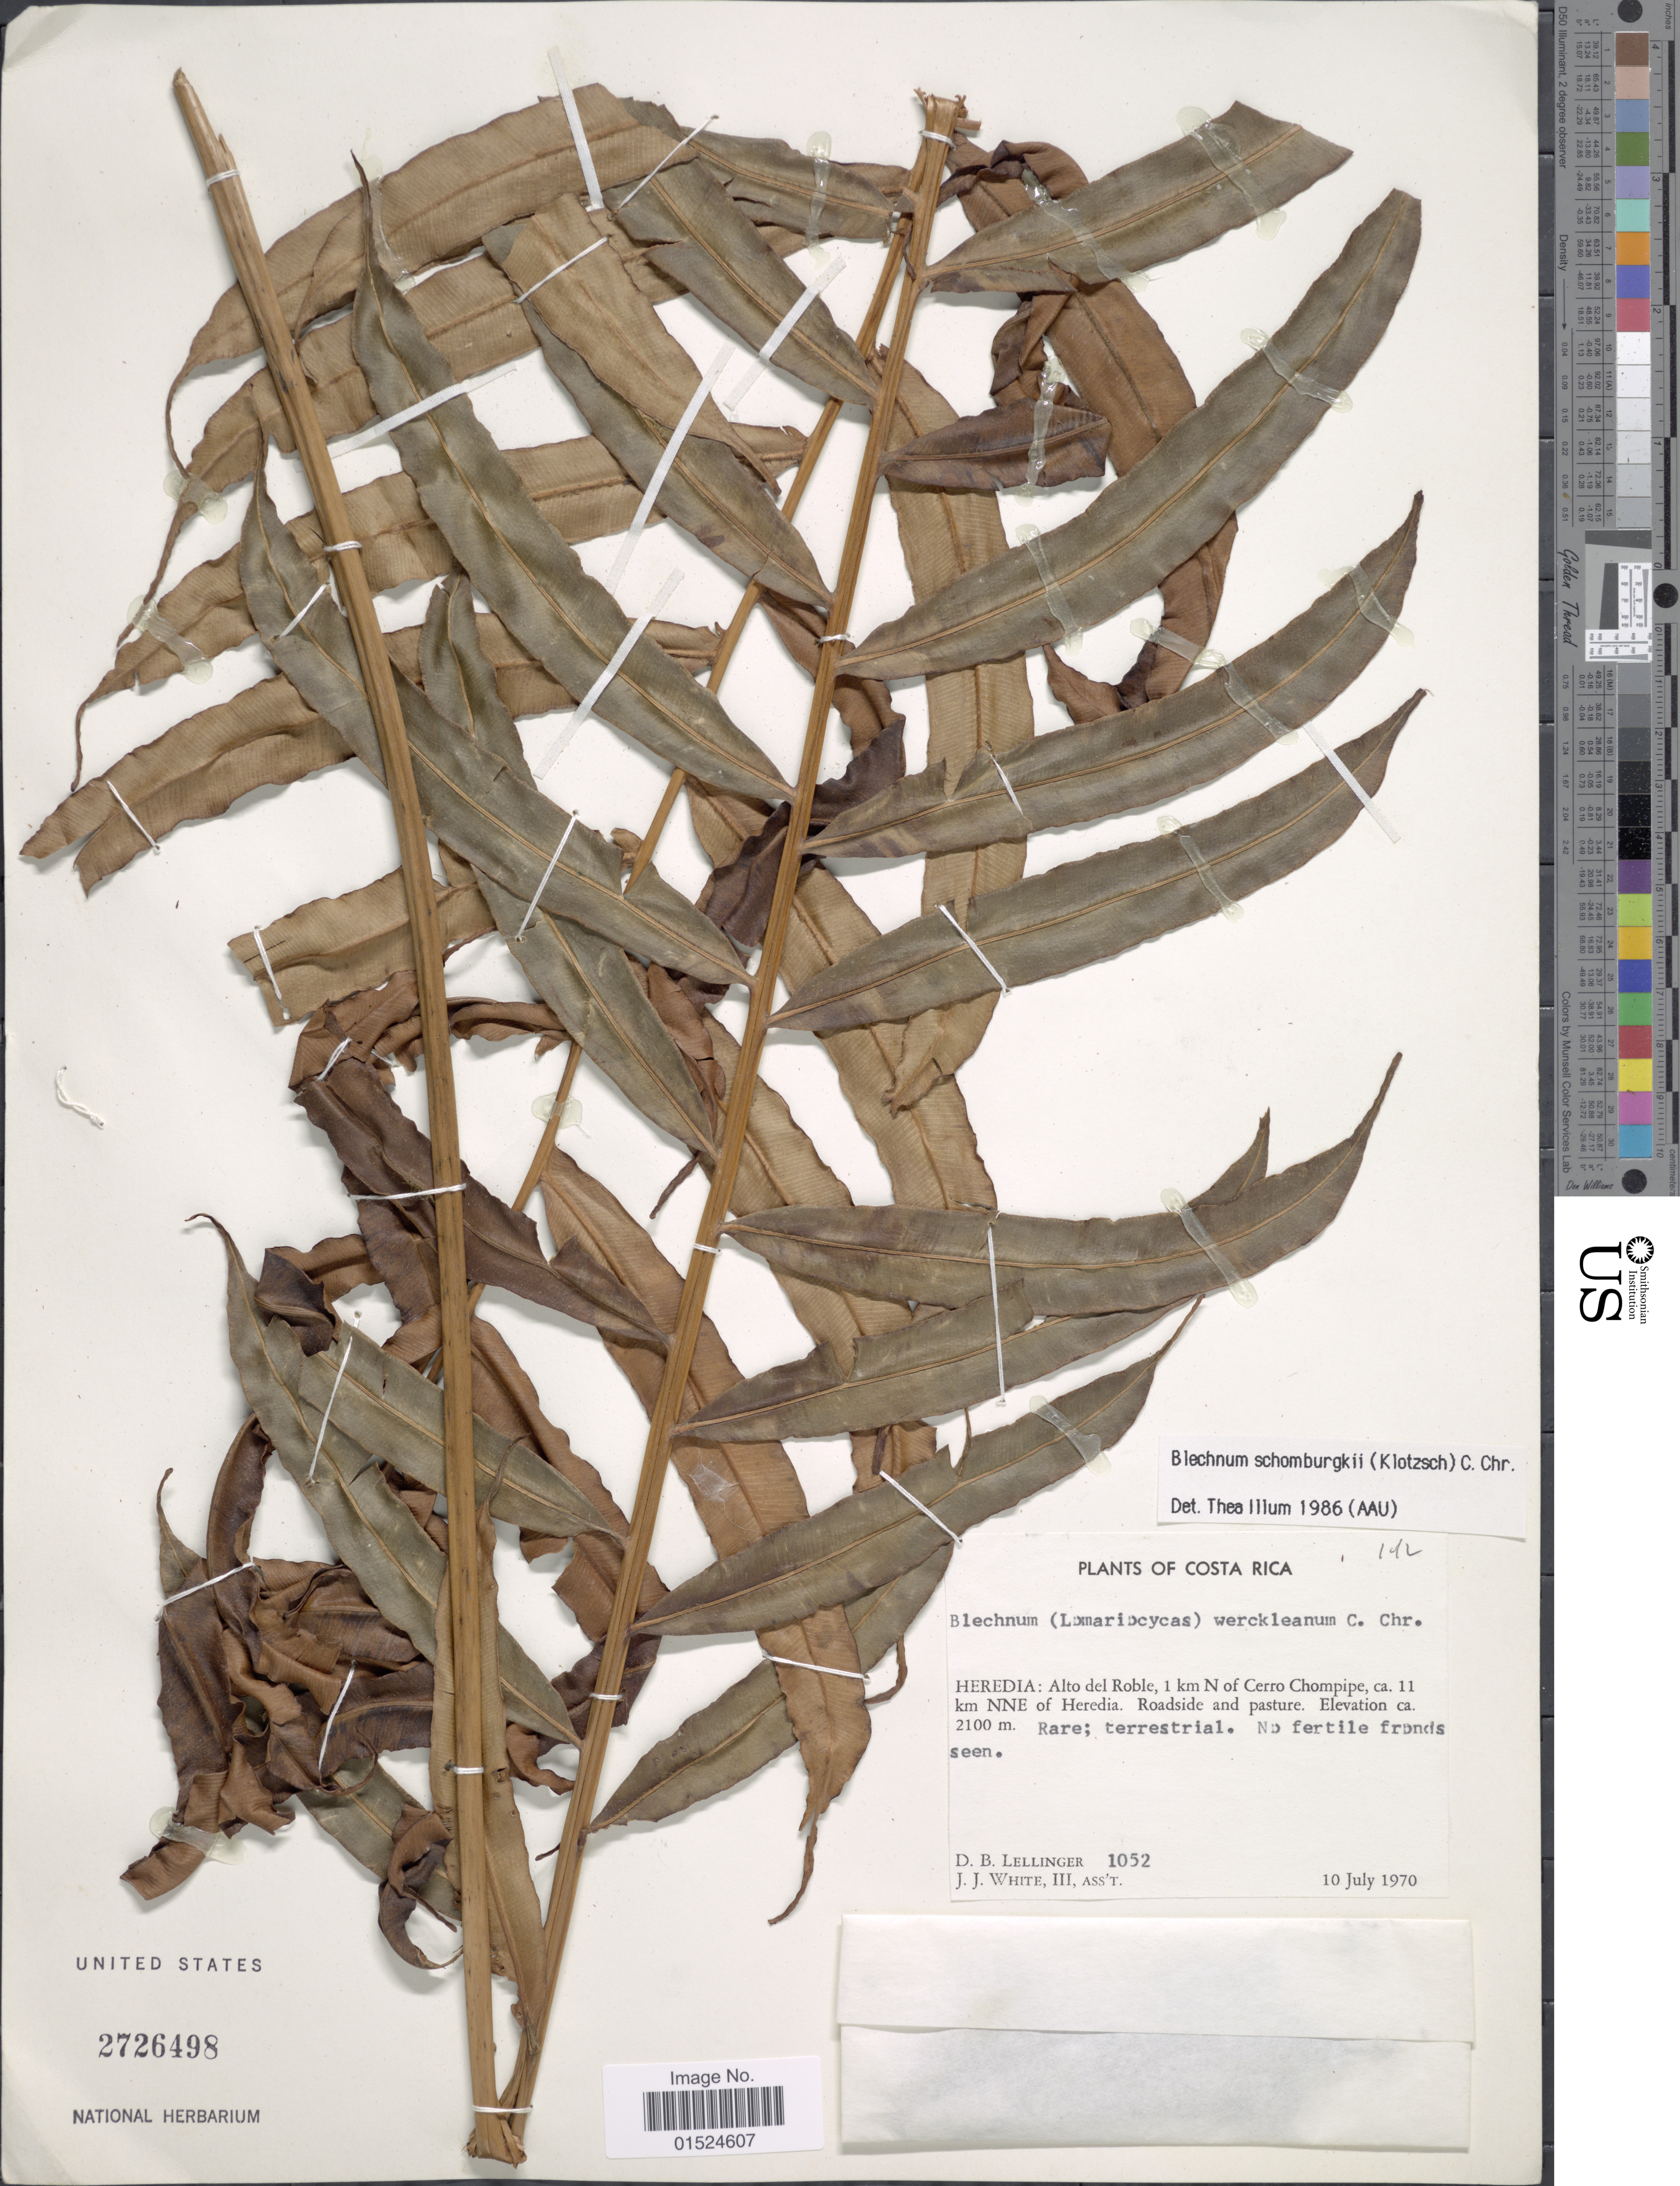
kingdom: Plantae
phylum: Tracheophyta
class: Polypodiopsida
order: Polypodiales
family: Blechnaceae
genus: Blechnum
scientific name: Blechnum werckleanum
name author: (Christ) C. Chr.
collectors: D. B. Lellinger & J. J. White III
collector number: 1052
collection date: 1970-07-10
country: Costa Rica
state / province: Heredia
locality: Alto del Roble, 1 km N of Cerro Chompipe, ca. 11 km NNE of Heredia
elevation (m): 2100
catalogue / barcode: US 2726498